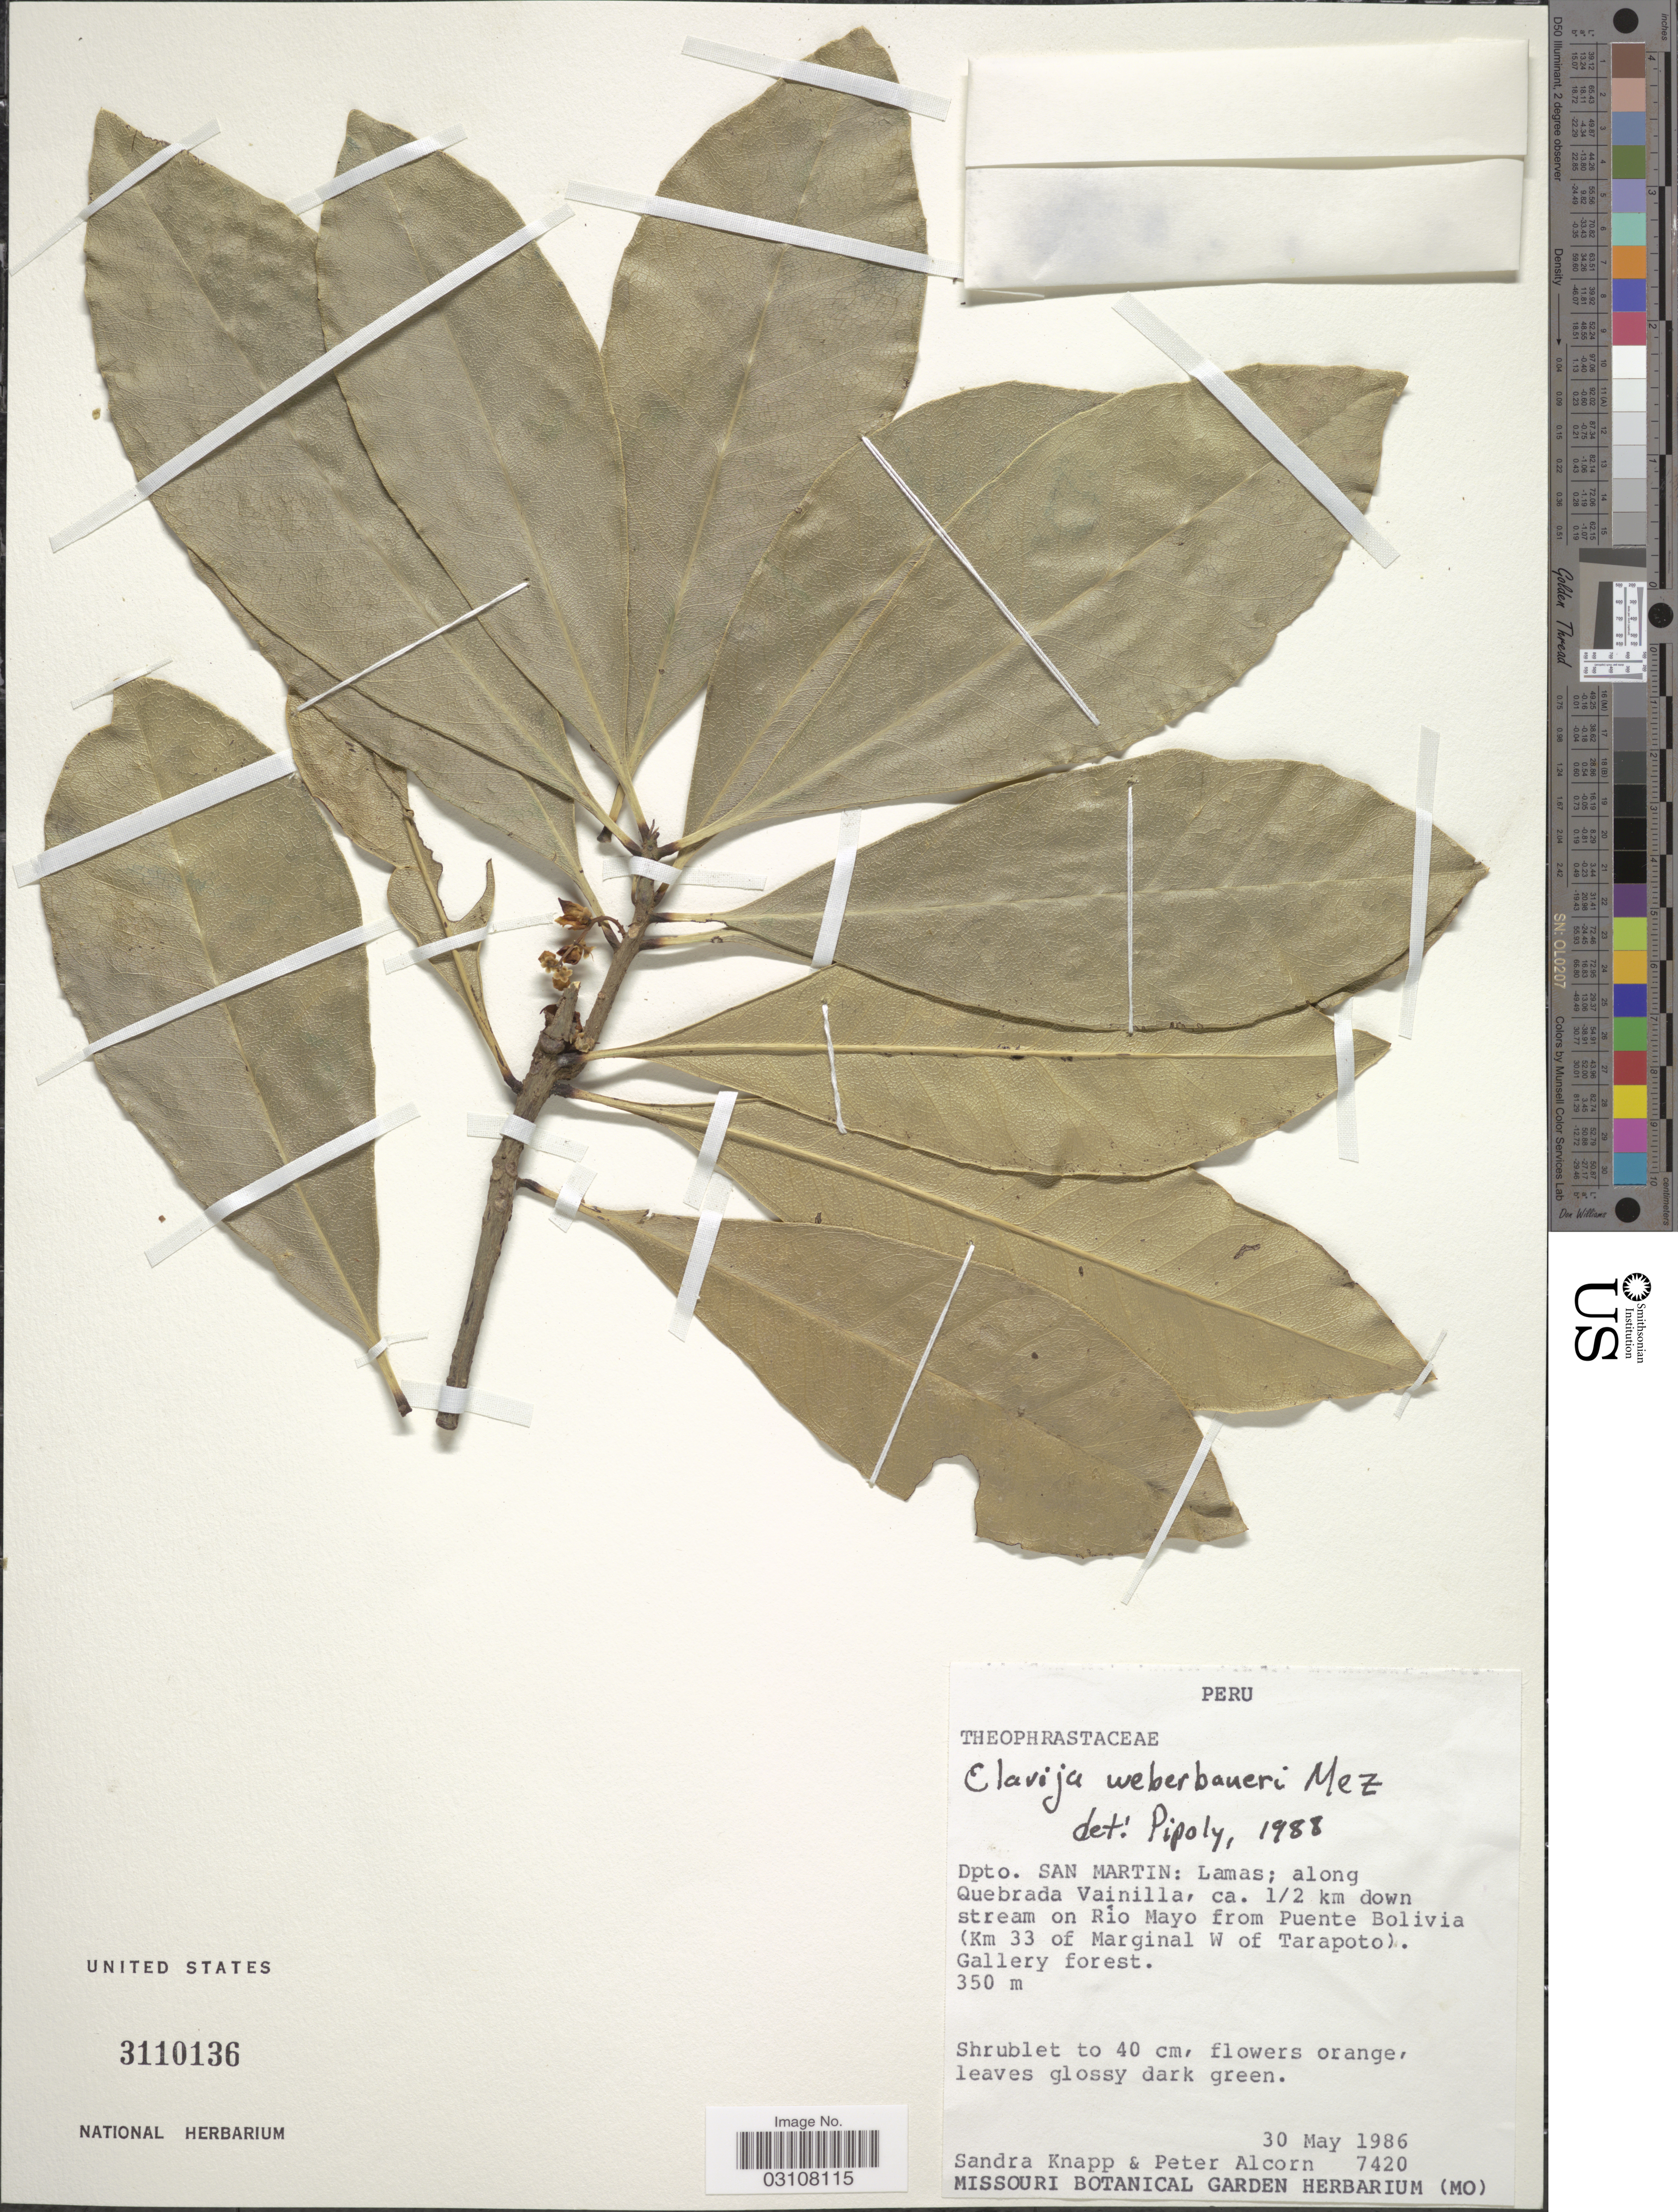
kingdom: Plantae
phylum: Tracheophyta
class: Magnoliopsida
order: Ericales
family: Primulaceae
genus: Clavija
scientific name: Clavija weberbaueri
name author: Mez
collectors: S. Knapp & P. Alcorn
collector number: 7420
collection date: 1986-05-30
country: Peru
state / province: San Martín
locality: Dpto. San Martin: Lamas; along Quebrada Vainilla, ca. ½ km down stream on Río Mayo from Puente Bolivia (Km 33 of Marginal W of Tarapoto).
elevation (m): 350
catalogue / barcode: US 3110136